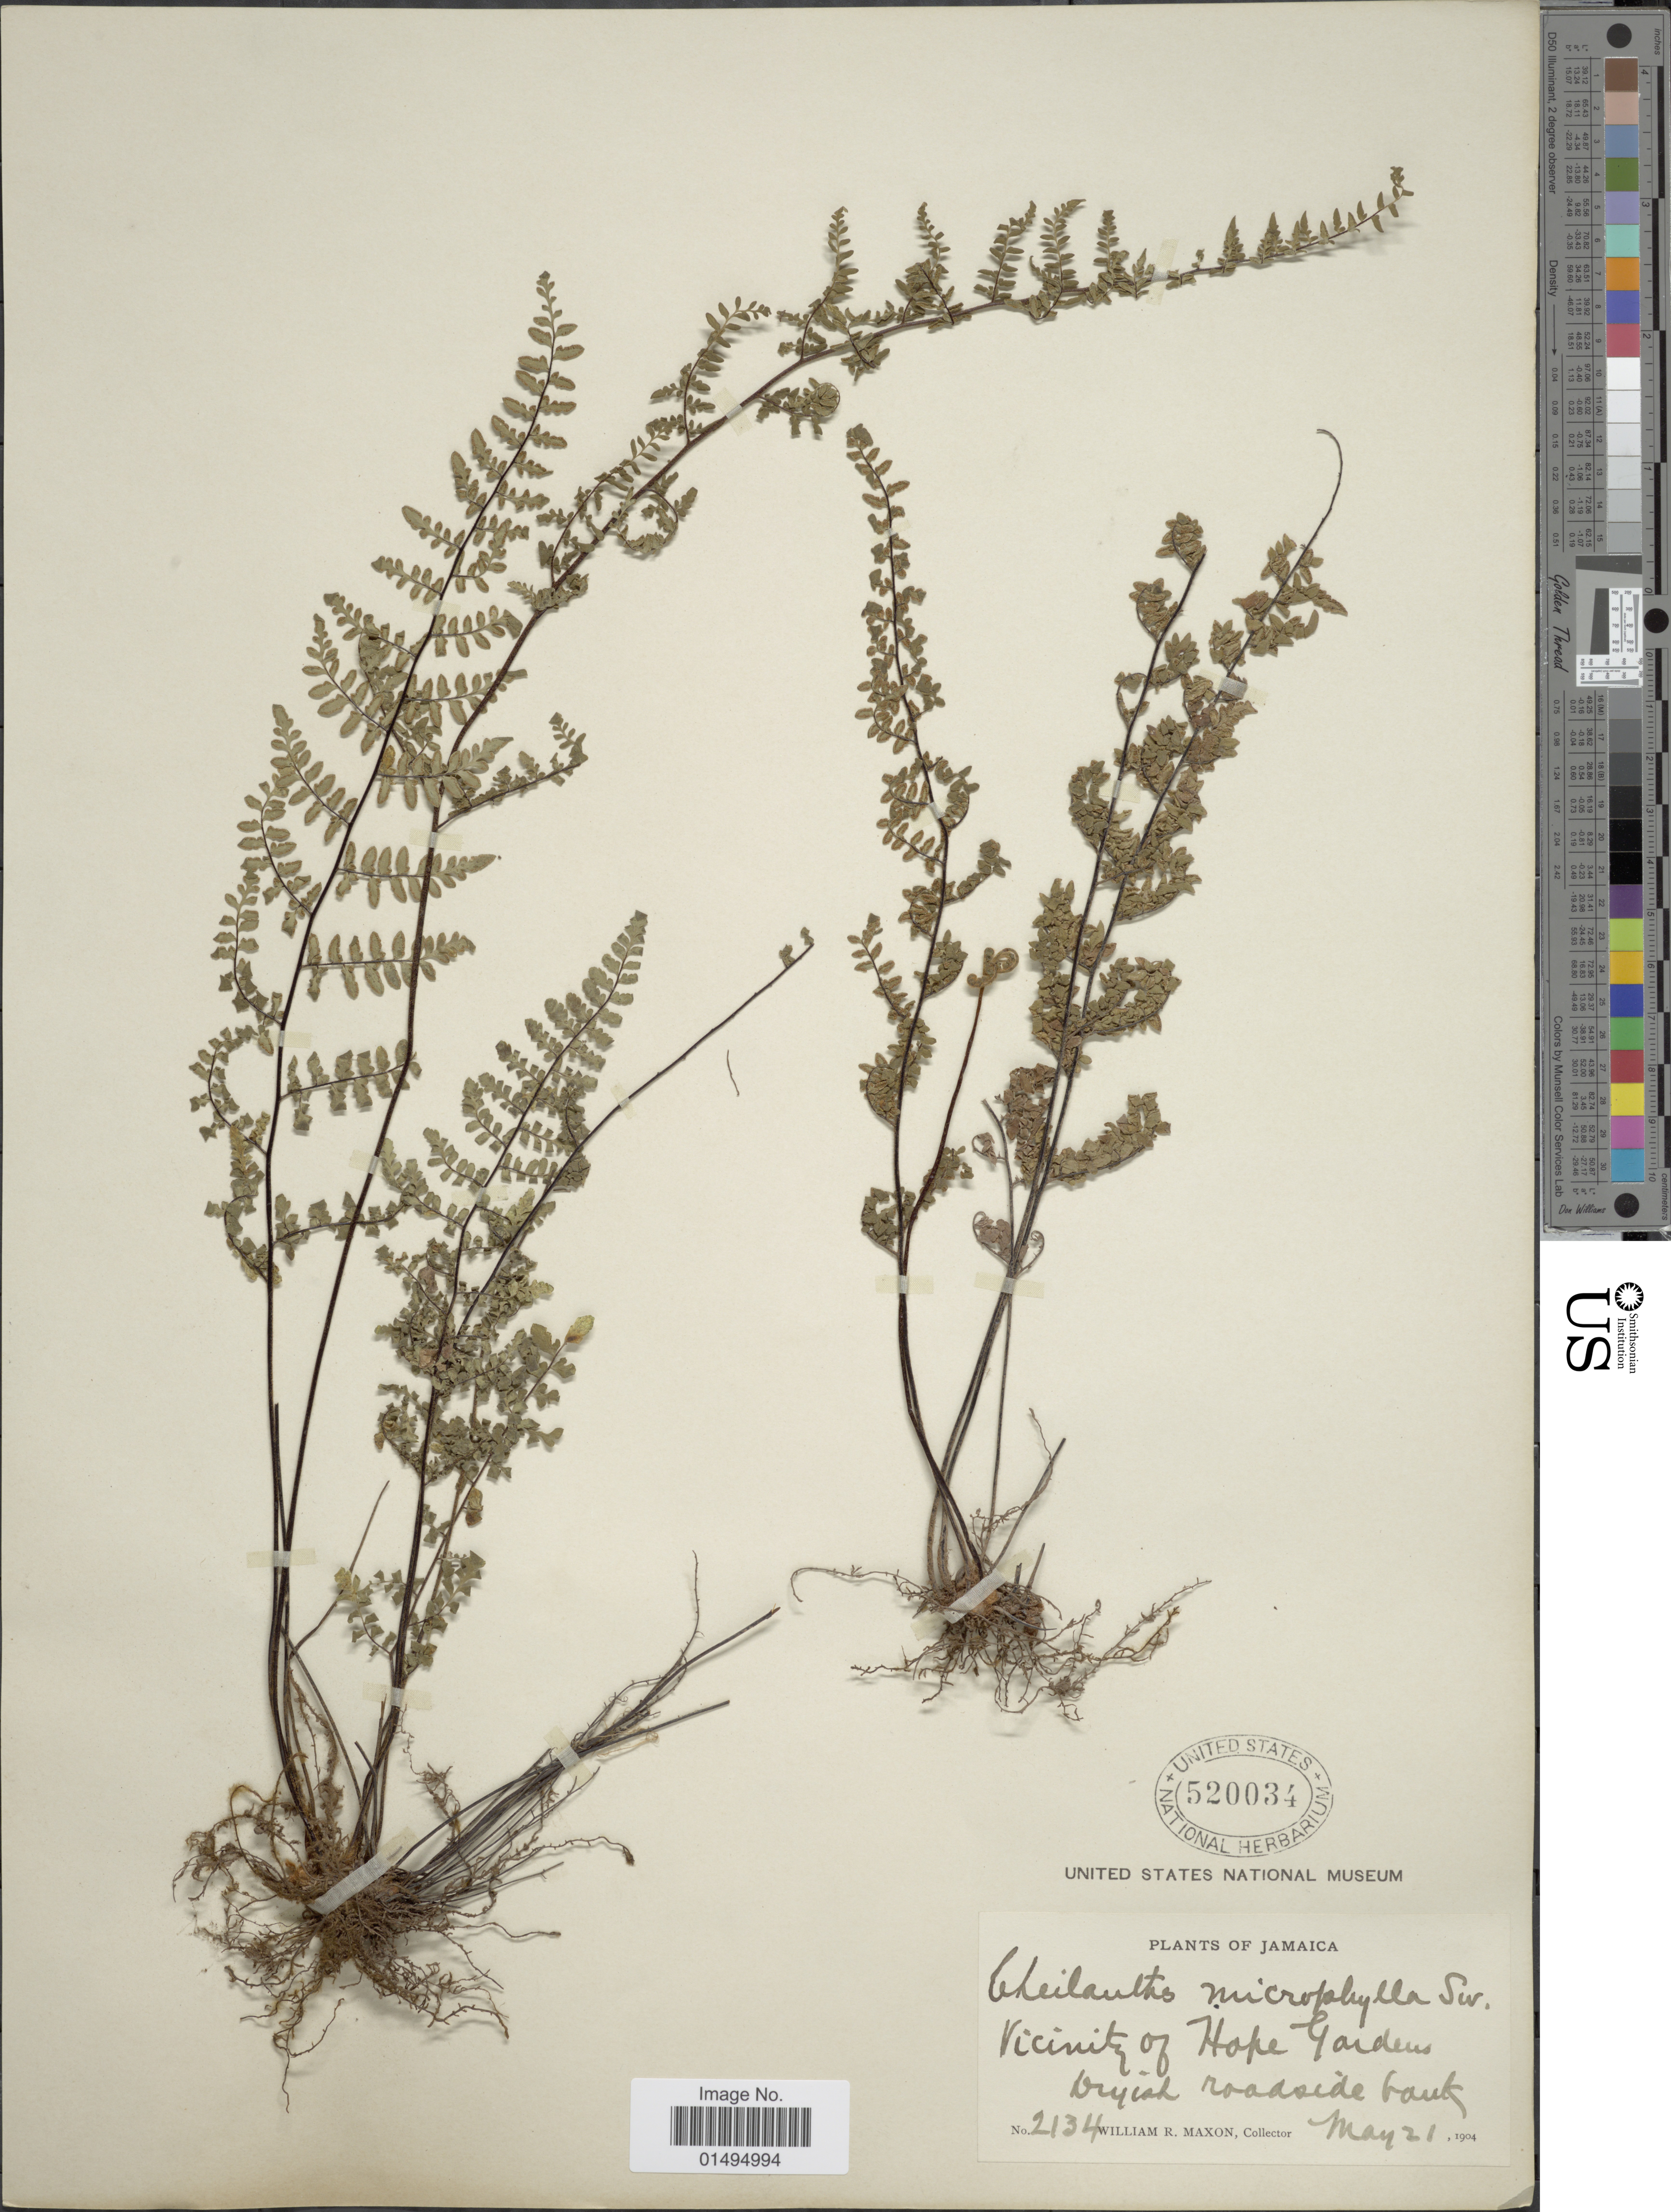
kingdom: Plantae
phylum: Tracheophyta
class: Polypodiopsida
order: Polypodiales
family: Pteridaceae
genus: Myriopteris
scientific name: Myriopteris microphylla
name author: (Sw.) Grusz & Windham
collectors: W. R. Maxon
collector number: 2134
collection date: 1904-05-21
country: Jamaica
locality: Vicinity of Hope Gardens.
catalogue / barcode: US 520034